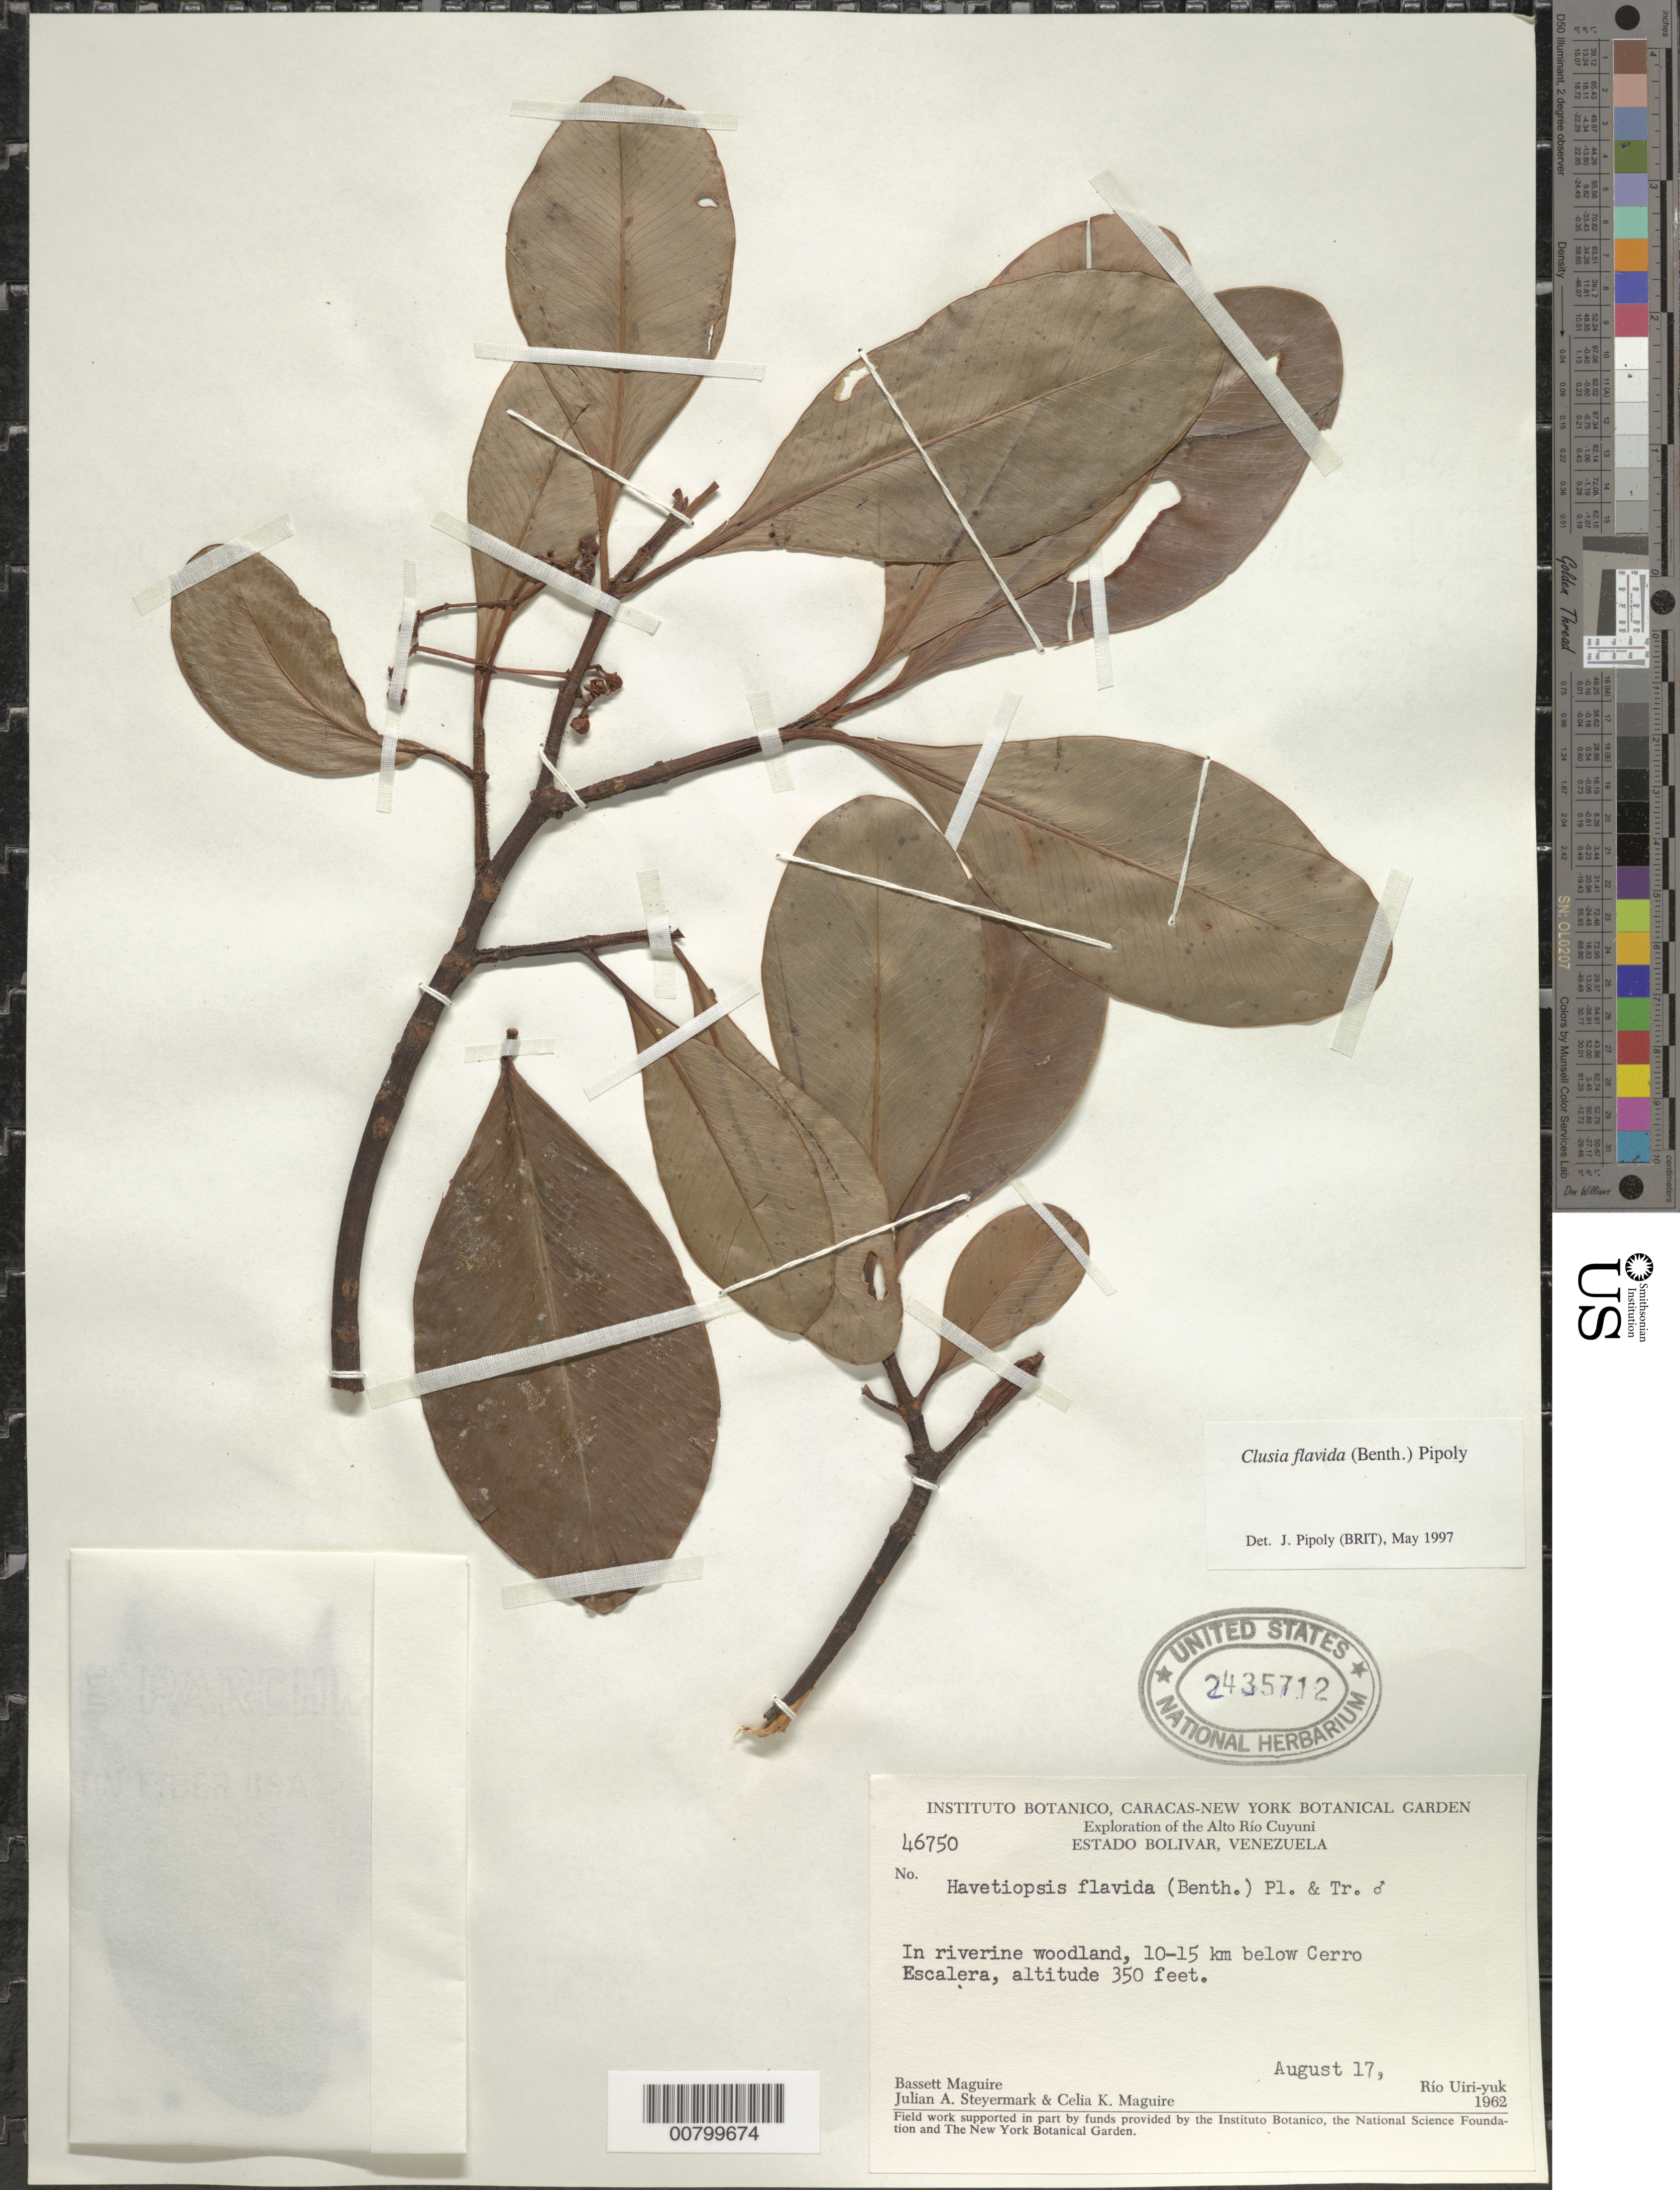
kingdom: Plantae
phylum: Tracheophyta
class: Magnoliopsida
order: Malpighiales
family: Clusiaceae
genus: Clusia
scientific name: Clusia flavida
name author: (Benth.) Pipoly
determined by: Pipoly, J. J., III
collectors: B. Maguire, C. K. Maguire & J. Steyermark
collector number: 46750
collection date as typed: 17-Aug-62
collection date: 1962-08-17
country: Venezuela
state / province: Bolívar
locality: Alto Río Cuyuni, Río Uiri-yuk, 10-15 km below Cerro La Escalera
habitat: Riverine woodland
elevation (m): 350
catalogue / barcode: US 2435712